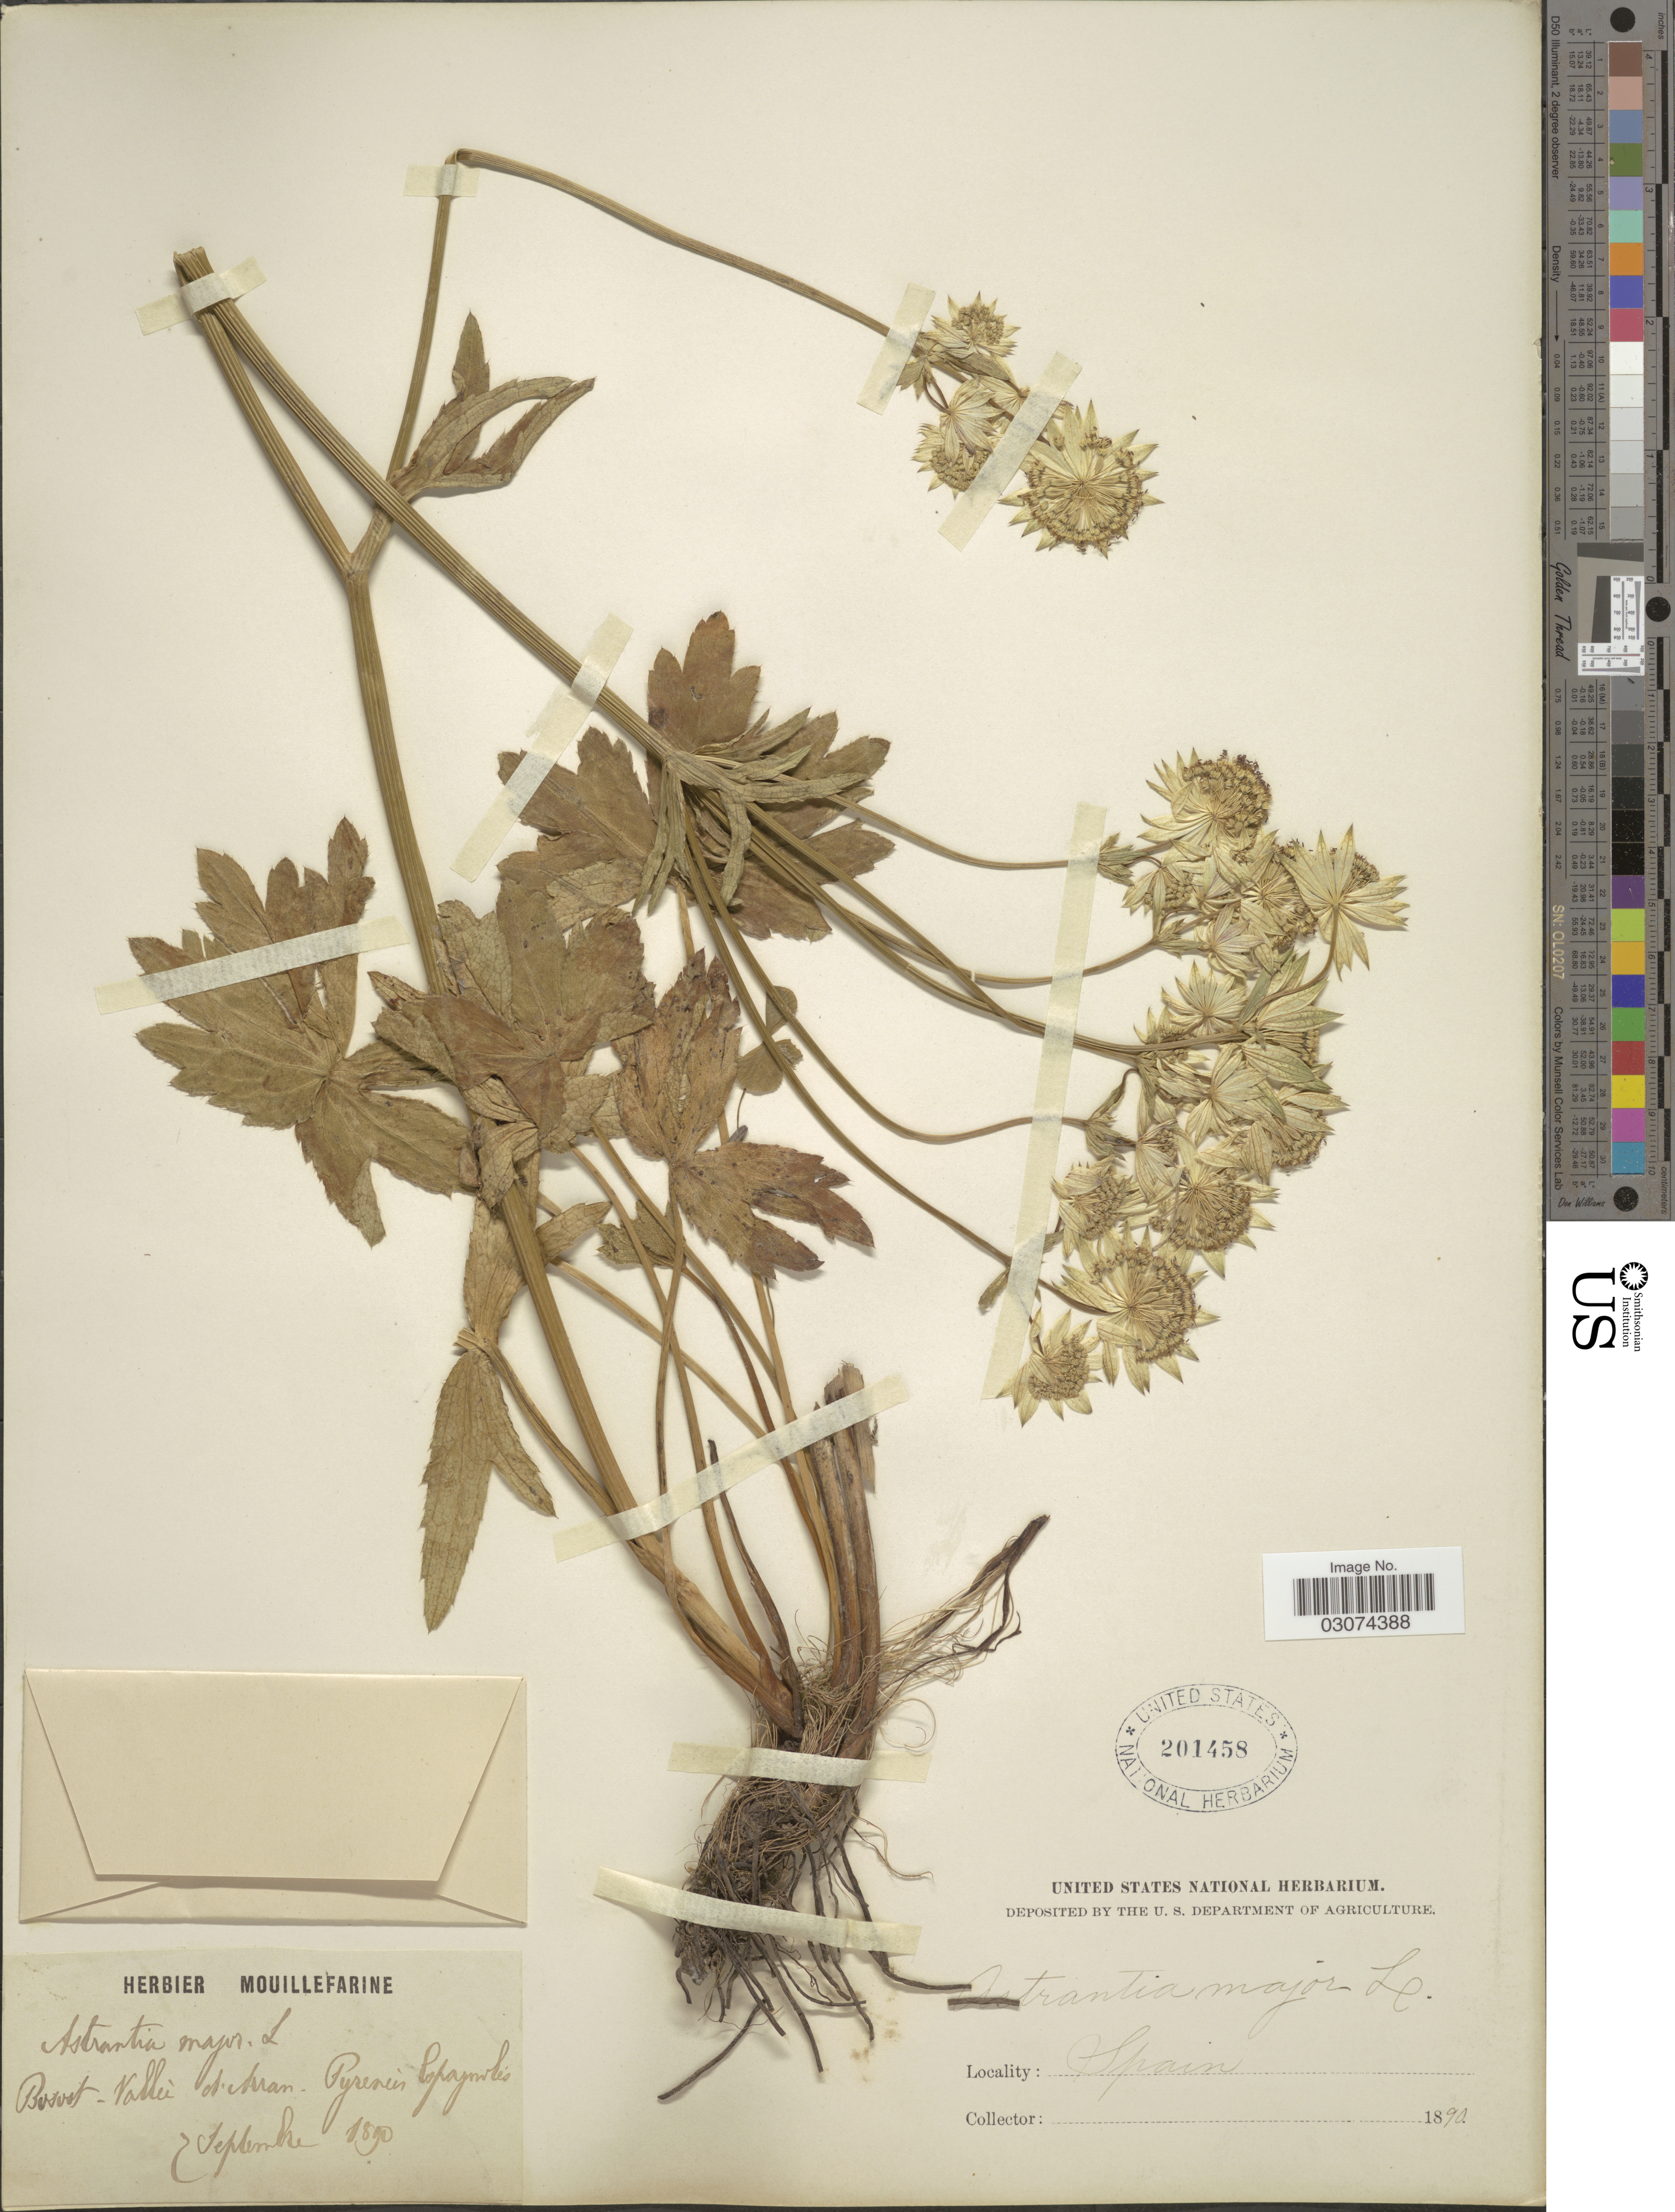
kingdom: Plantae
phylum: Tracheophyta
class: Magnoliopsida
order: Apiales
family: Apiaceae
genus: Astrantia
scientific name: Astrantia major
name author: L.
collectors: ex herb. Mouillefarine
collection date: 1890-09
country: Spain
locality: Bosost - Vallée d'Aran. Pyrenées Espagnolés.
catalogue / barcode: US 204158